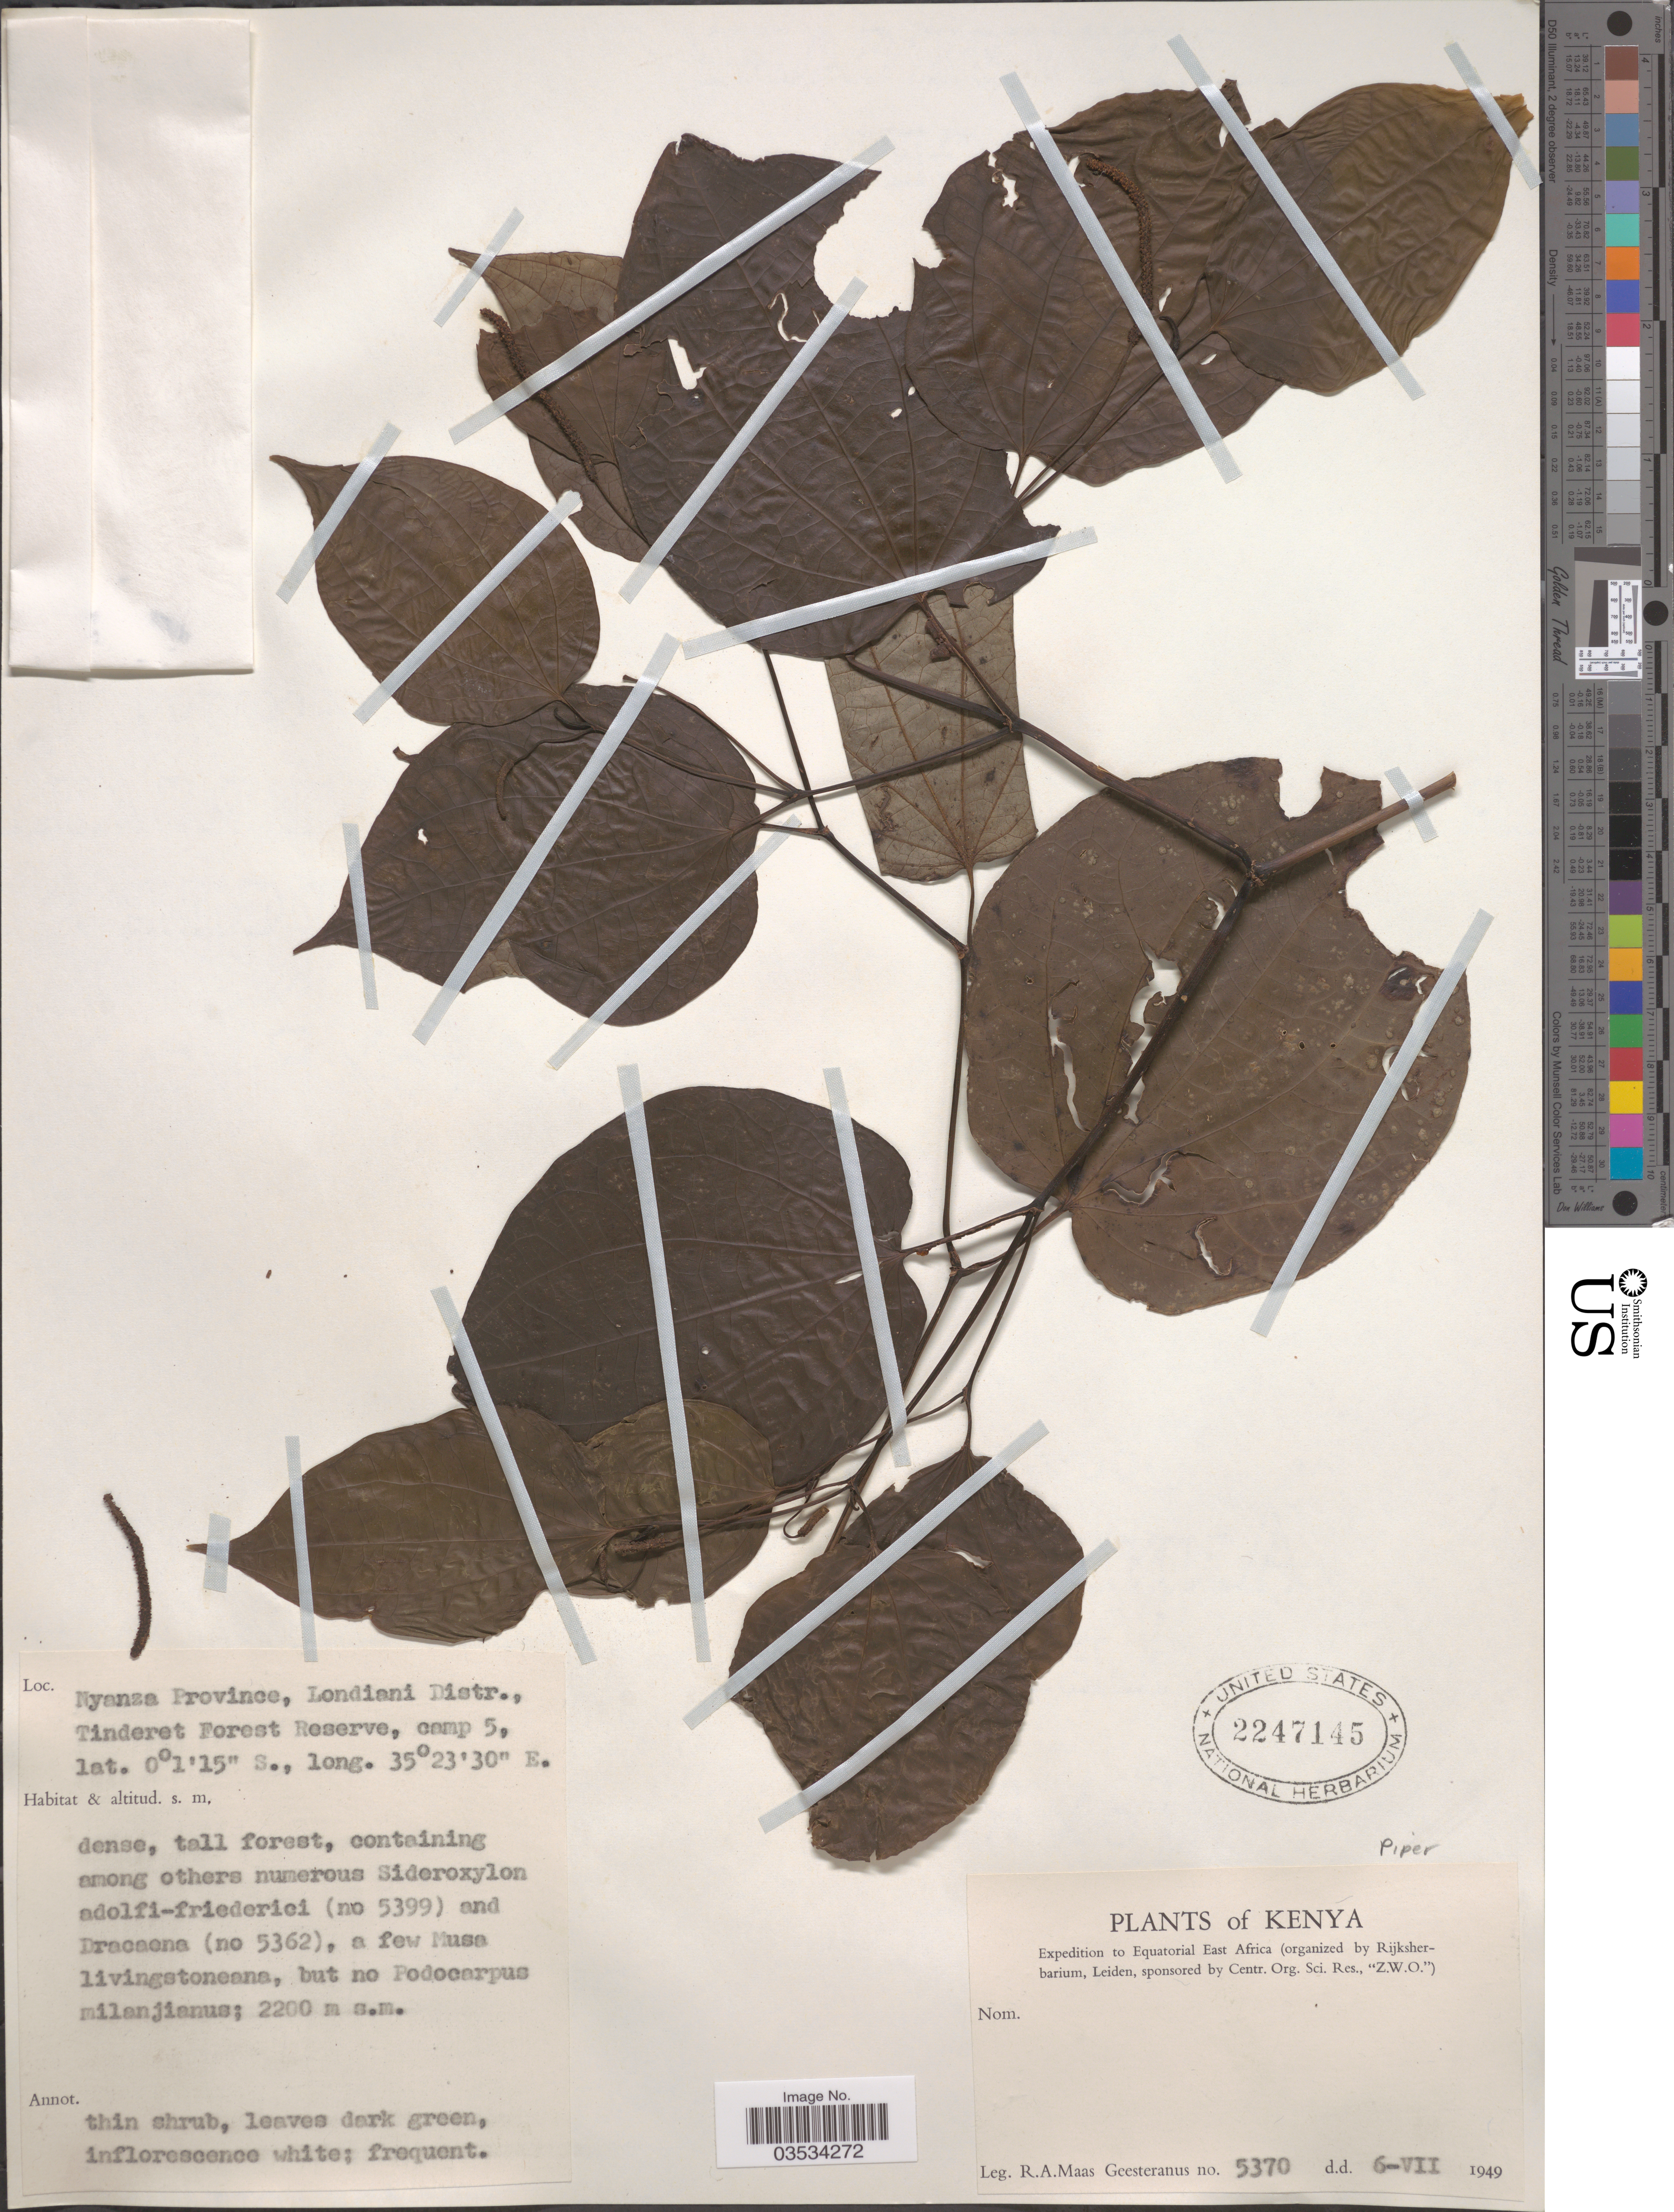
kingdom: Plantae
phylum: Tracheophyta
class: Magnoliopsida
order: Piperales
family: Piperaceae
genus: Piper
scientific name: Piper sp.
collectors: R. A. Maas Geesteranus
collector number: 5370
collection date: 1949-07-06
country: Kenya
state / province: Nandi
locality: Nyanza Province, Londiani Distr., Tinderet Forest Reserve, camp 5. Equatorial East Africa.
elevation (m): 2200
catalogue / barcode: US 2247145